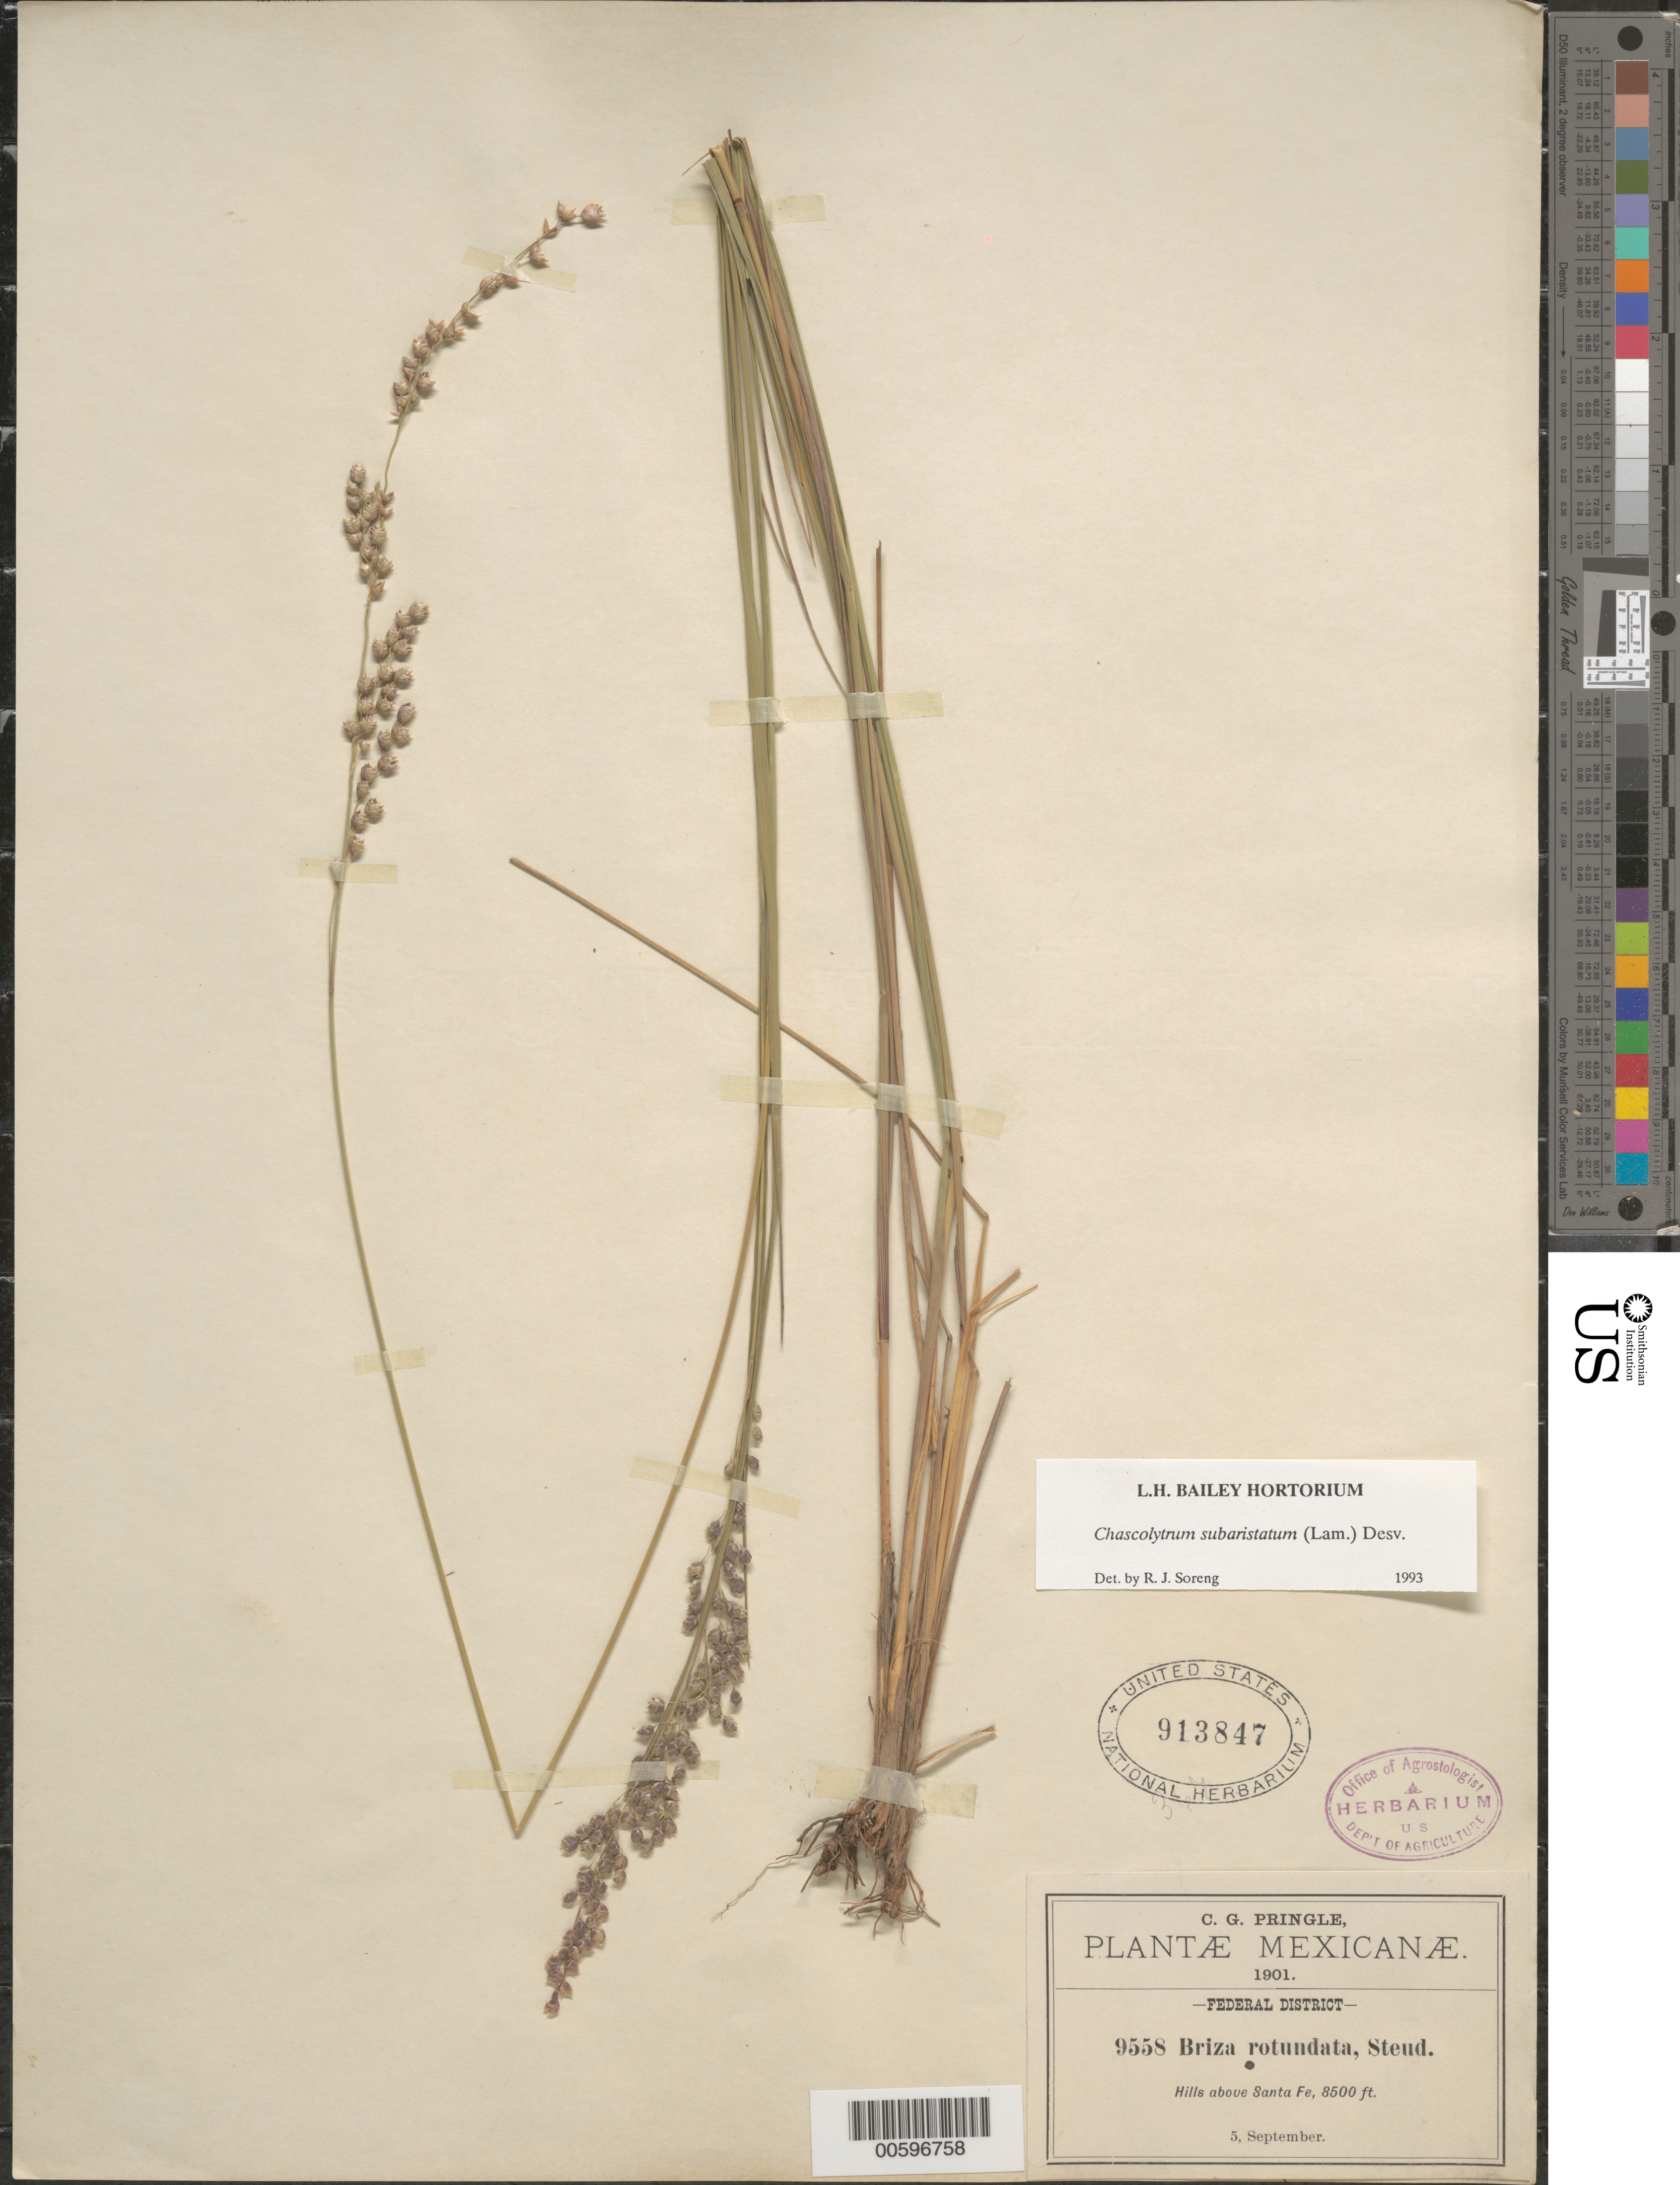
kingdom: Plantae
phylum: Tracheophyta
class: Liliopsida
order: Poales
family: Poaceae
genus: Chascolytrum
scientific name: Chascolytrum subaristatum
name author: (Lam.) Desv.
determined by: Soreng, Robert J., Research Associate (BOT), Smithsonian Institution - National Museum of Natural History (UNITED STATES)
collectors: C. G. Pringle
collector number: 9558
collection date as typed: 5 Sep 1901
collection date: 1901-09-05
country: Mexico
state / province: Distrito Federal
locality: Hills above Santa Fe.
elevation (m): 2591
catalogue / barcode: US 913847